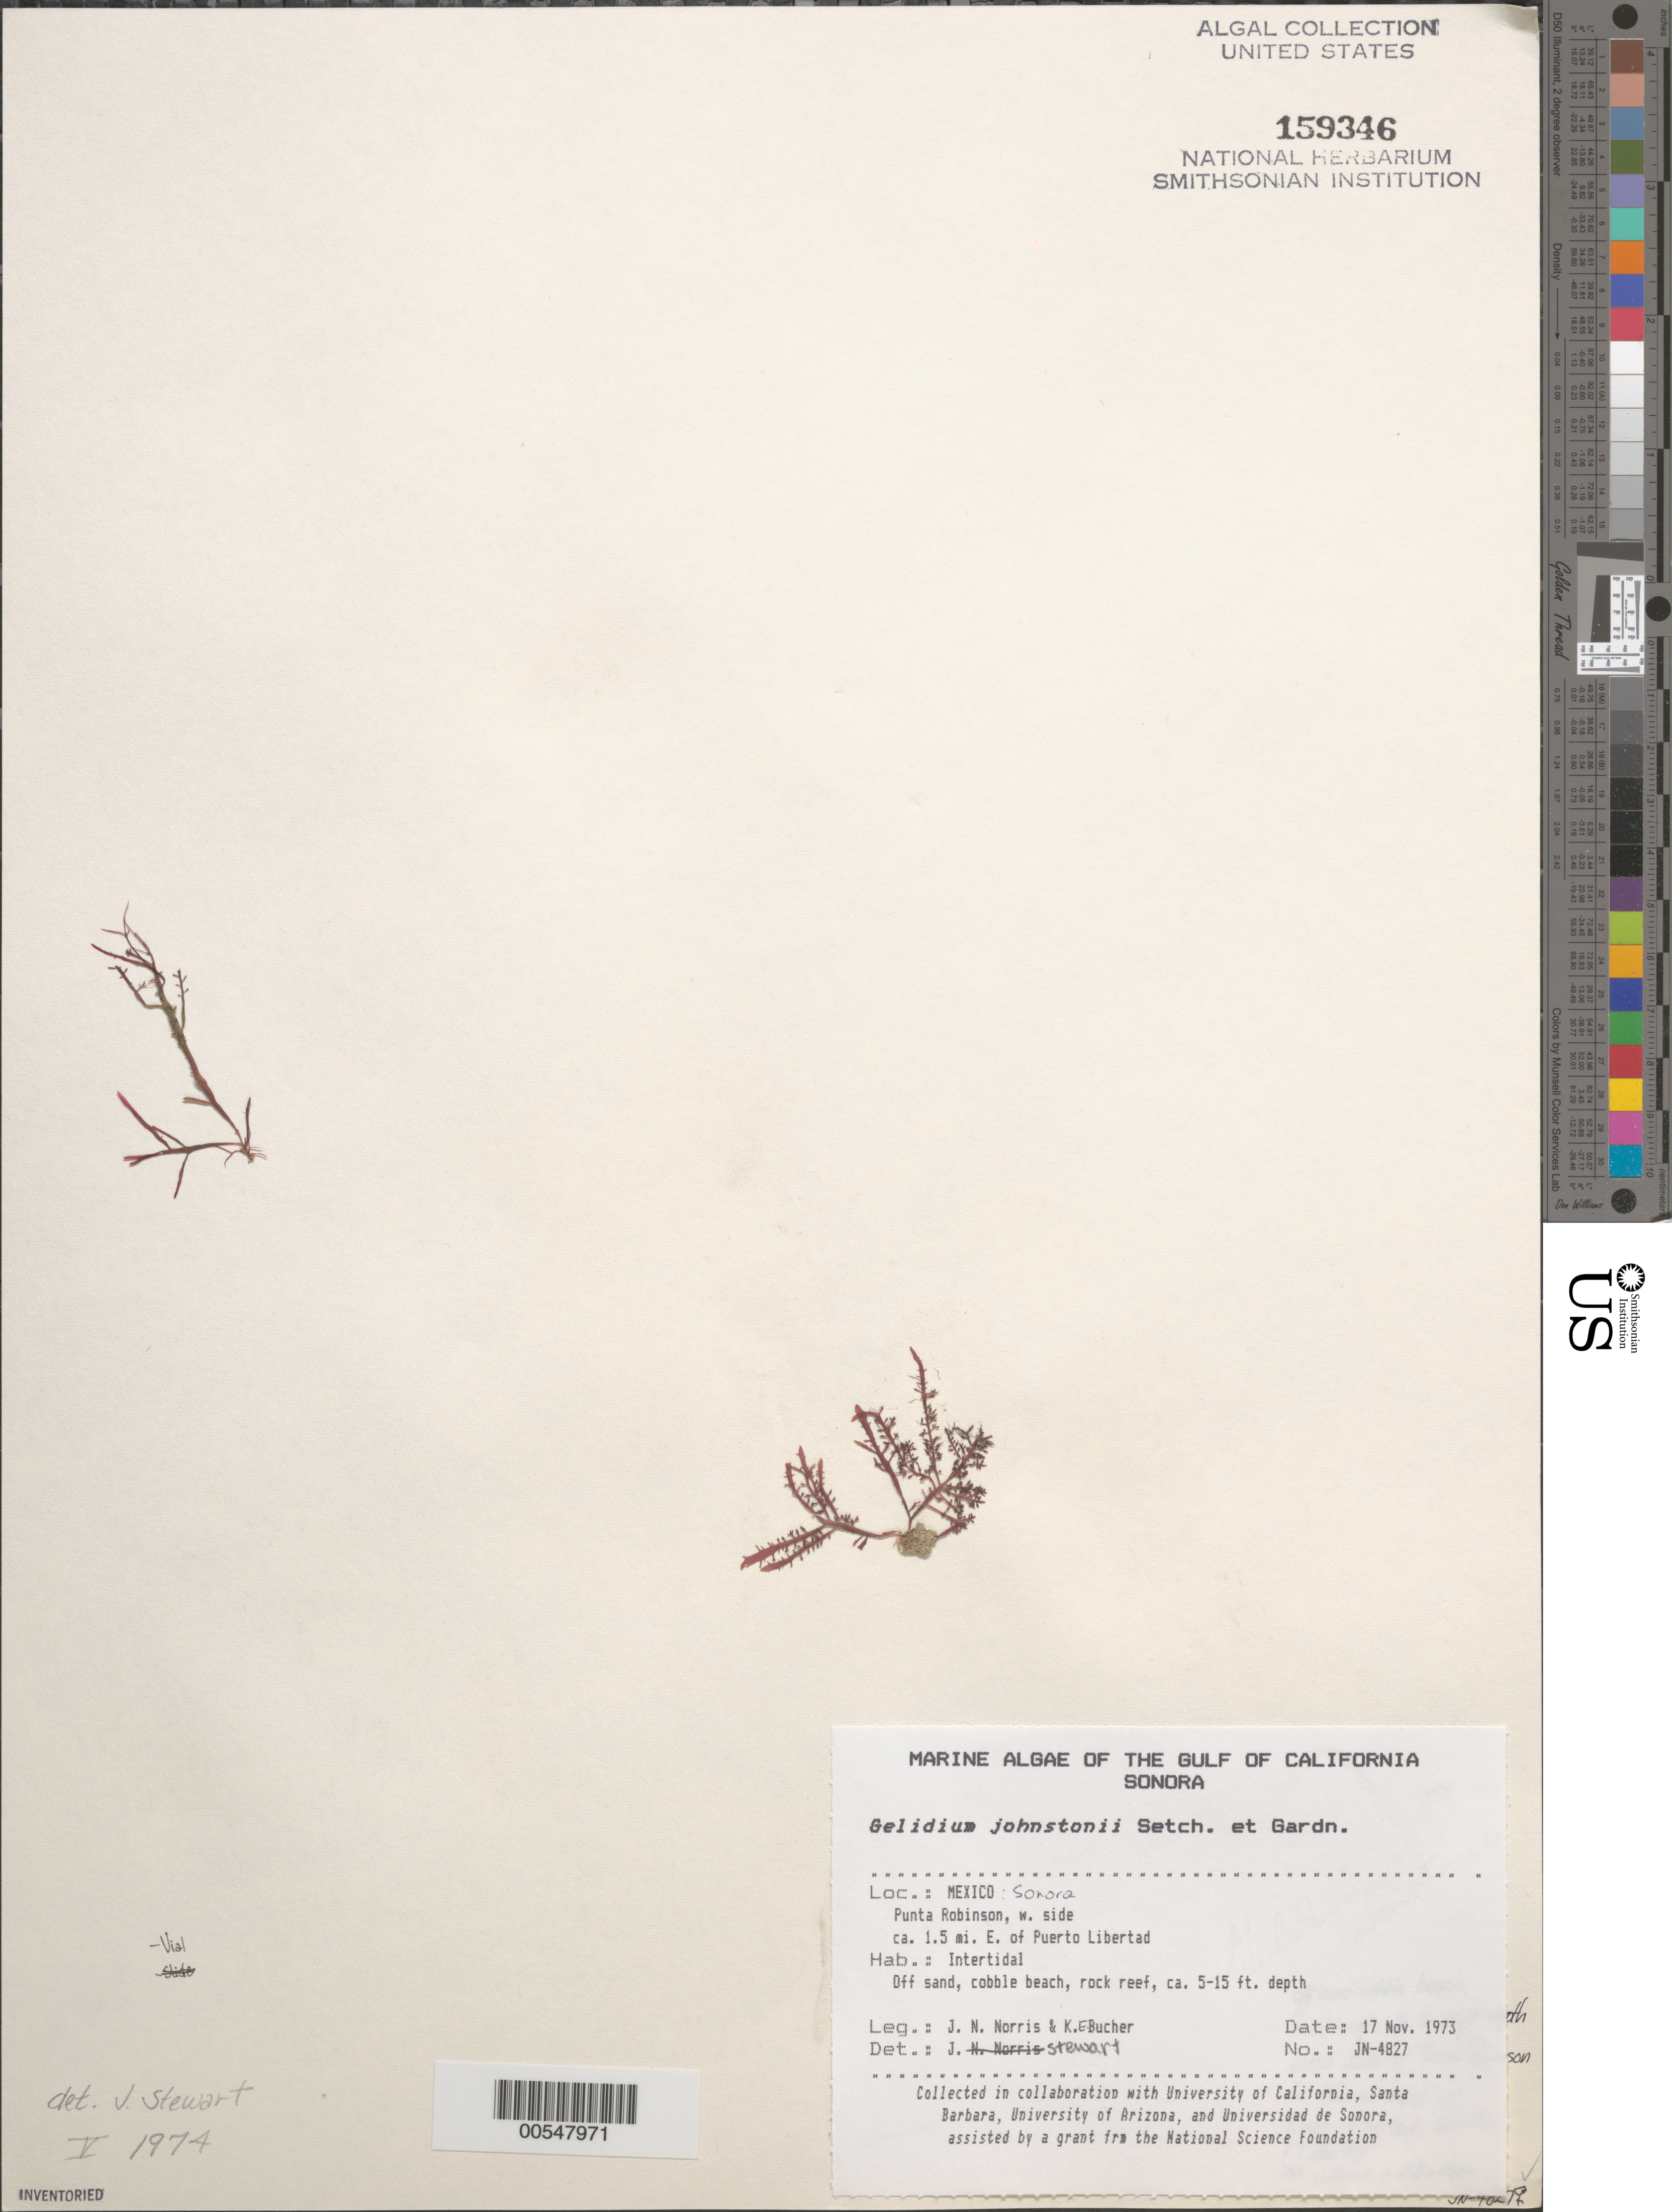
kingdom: Plantae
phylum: Rhodophyta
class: Florideophyceae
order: Gelidiales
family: Gelidiaceae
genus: Gelidium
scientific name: Gelidium johnstonii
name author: Setchell & N.L. Gardner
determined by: Stewart, J.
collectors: J. N. Norris & K. E. Bucher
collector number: JN-4827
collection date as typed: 17 Nov 1973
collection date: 1973-11-17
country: Mexico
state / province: Sonora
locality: Punta Robinson ca. 1.5 miles east of Puerto Libertad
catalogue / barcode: US 159346